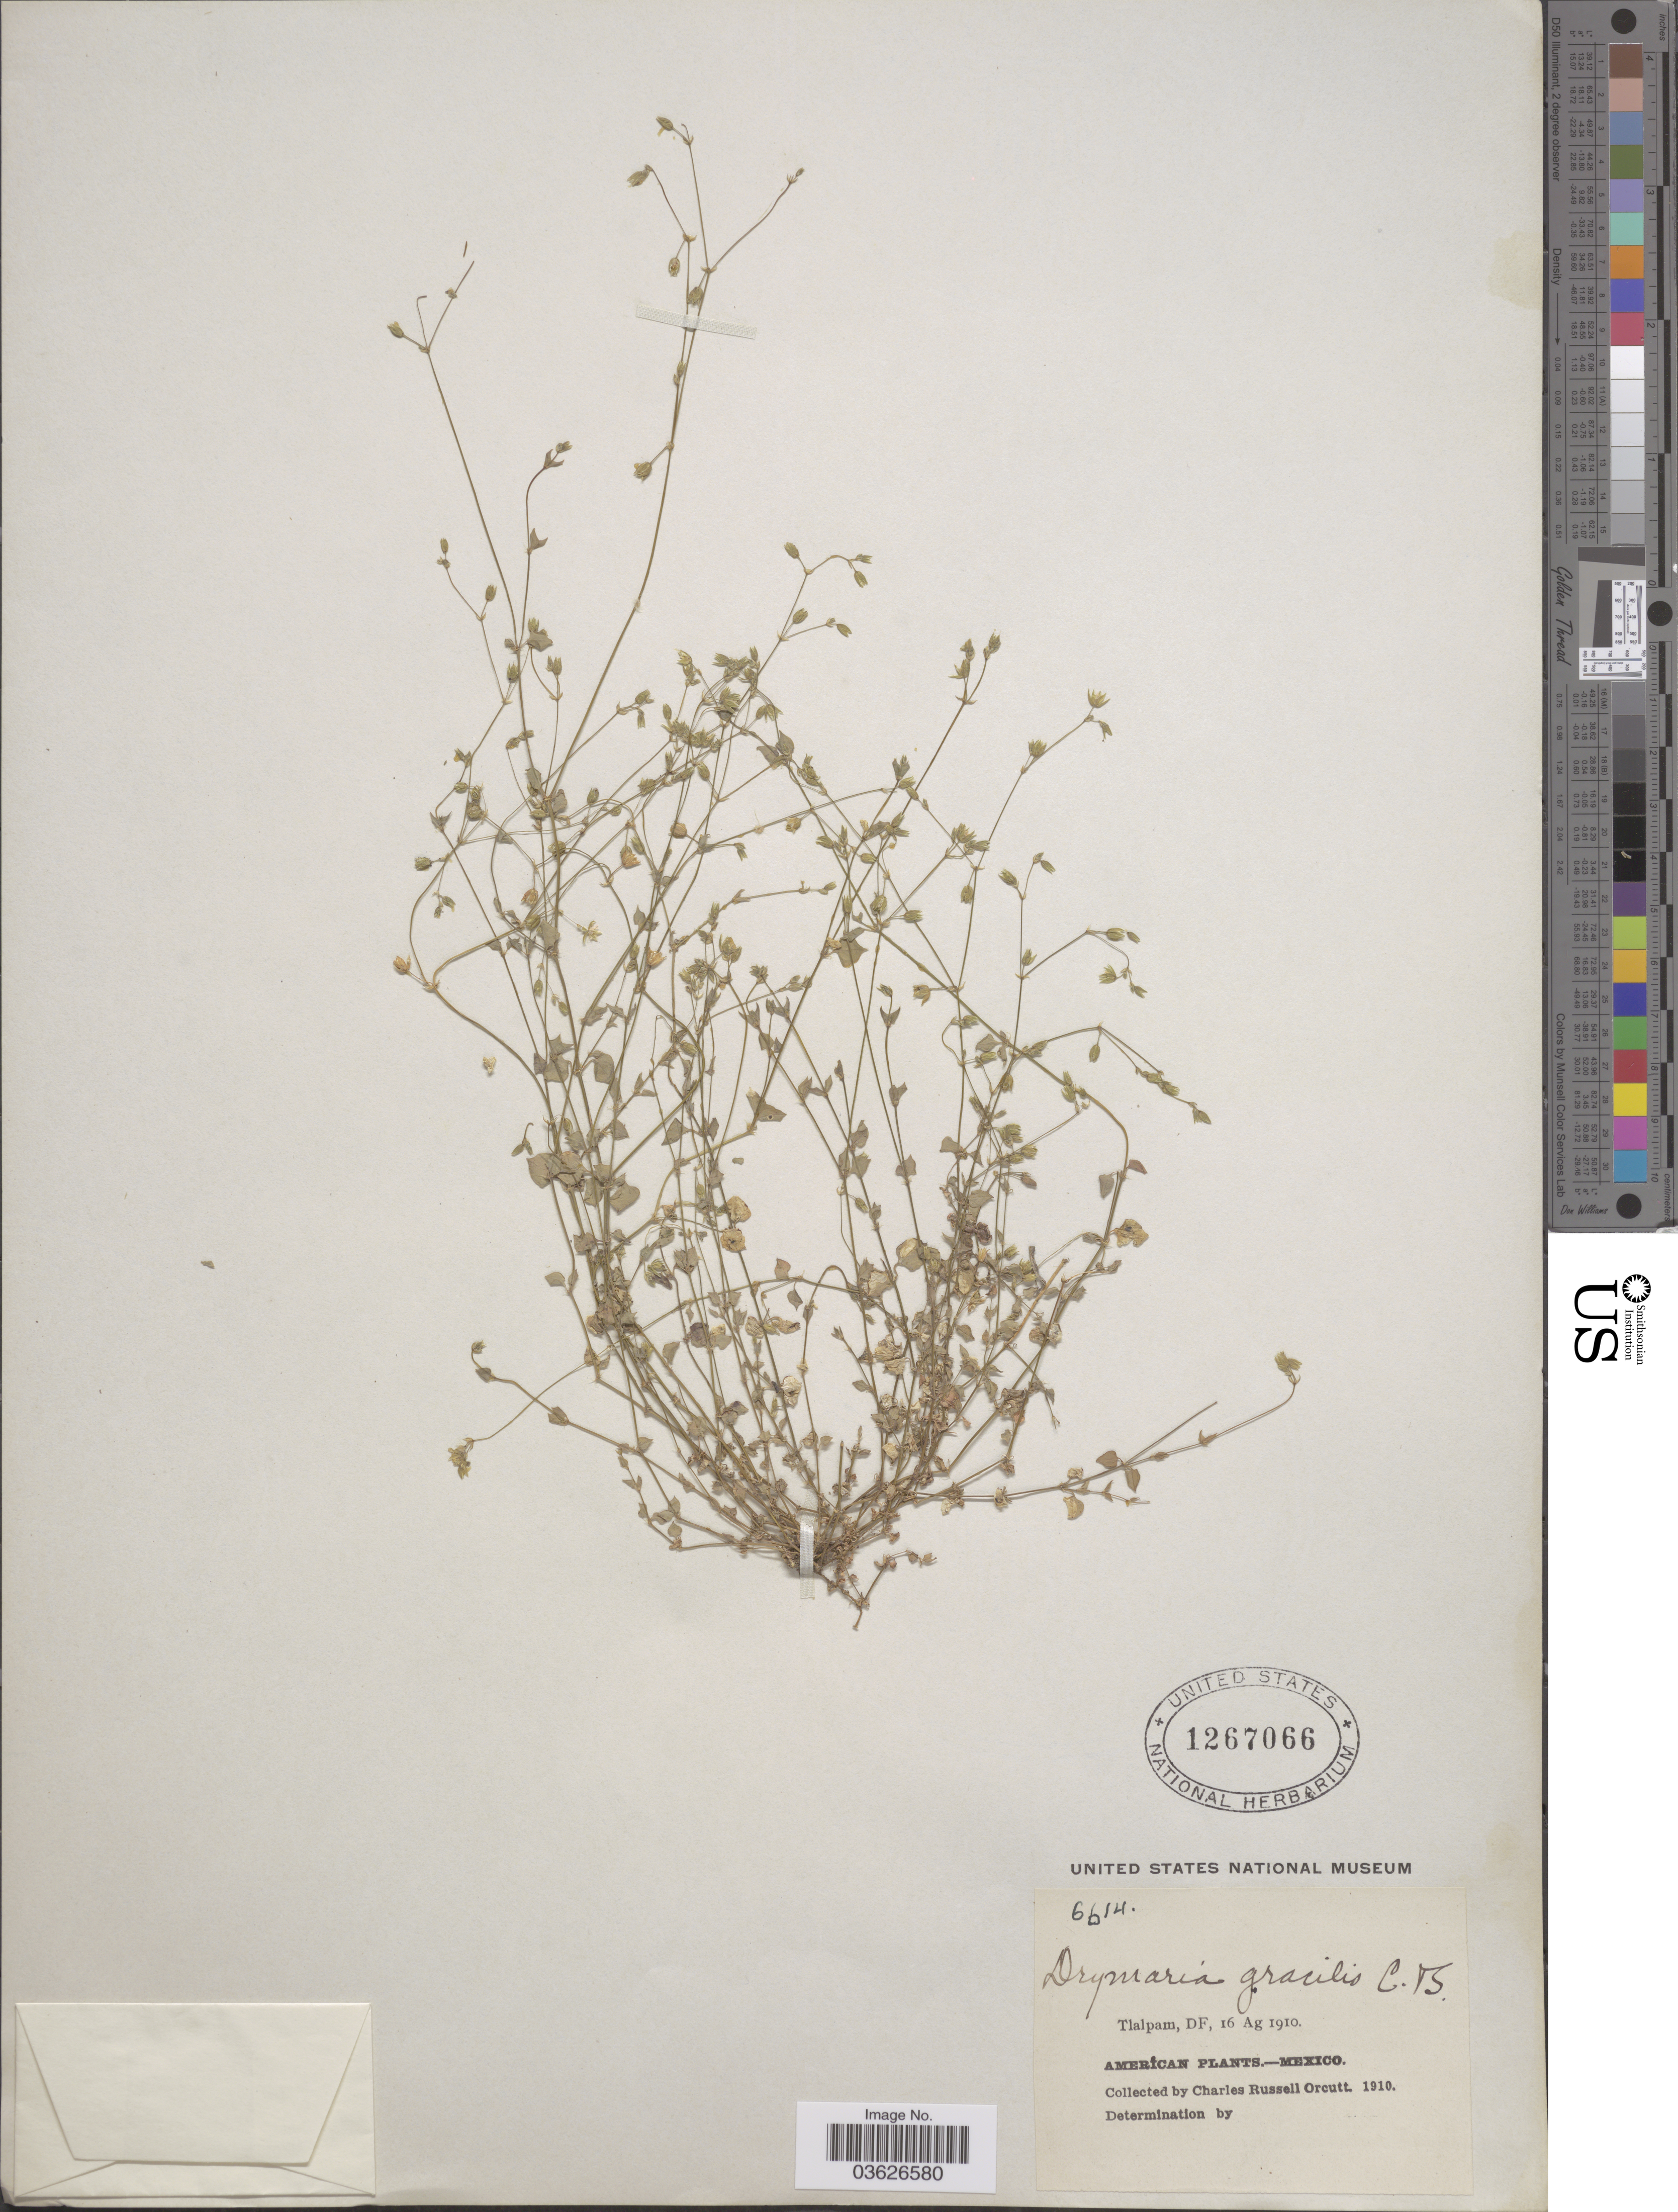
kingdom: Plantae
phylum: Tracheophyta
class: Magnoliopsida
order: Caryophyllales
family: Caryophyllaceae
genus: Drymaria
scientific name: Drymaria laxiflora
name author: Benth.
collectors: C. R. Orcutt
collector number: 6614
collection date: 1910-08-16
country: Mexico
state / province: Distrito Federal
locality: Tlalpam.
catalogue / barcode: US 1267066